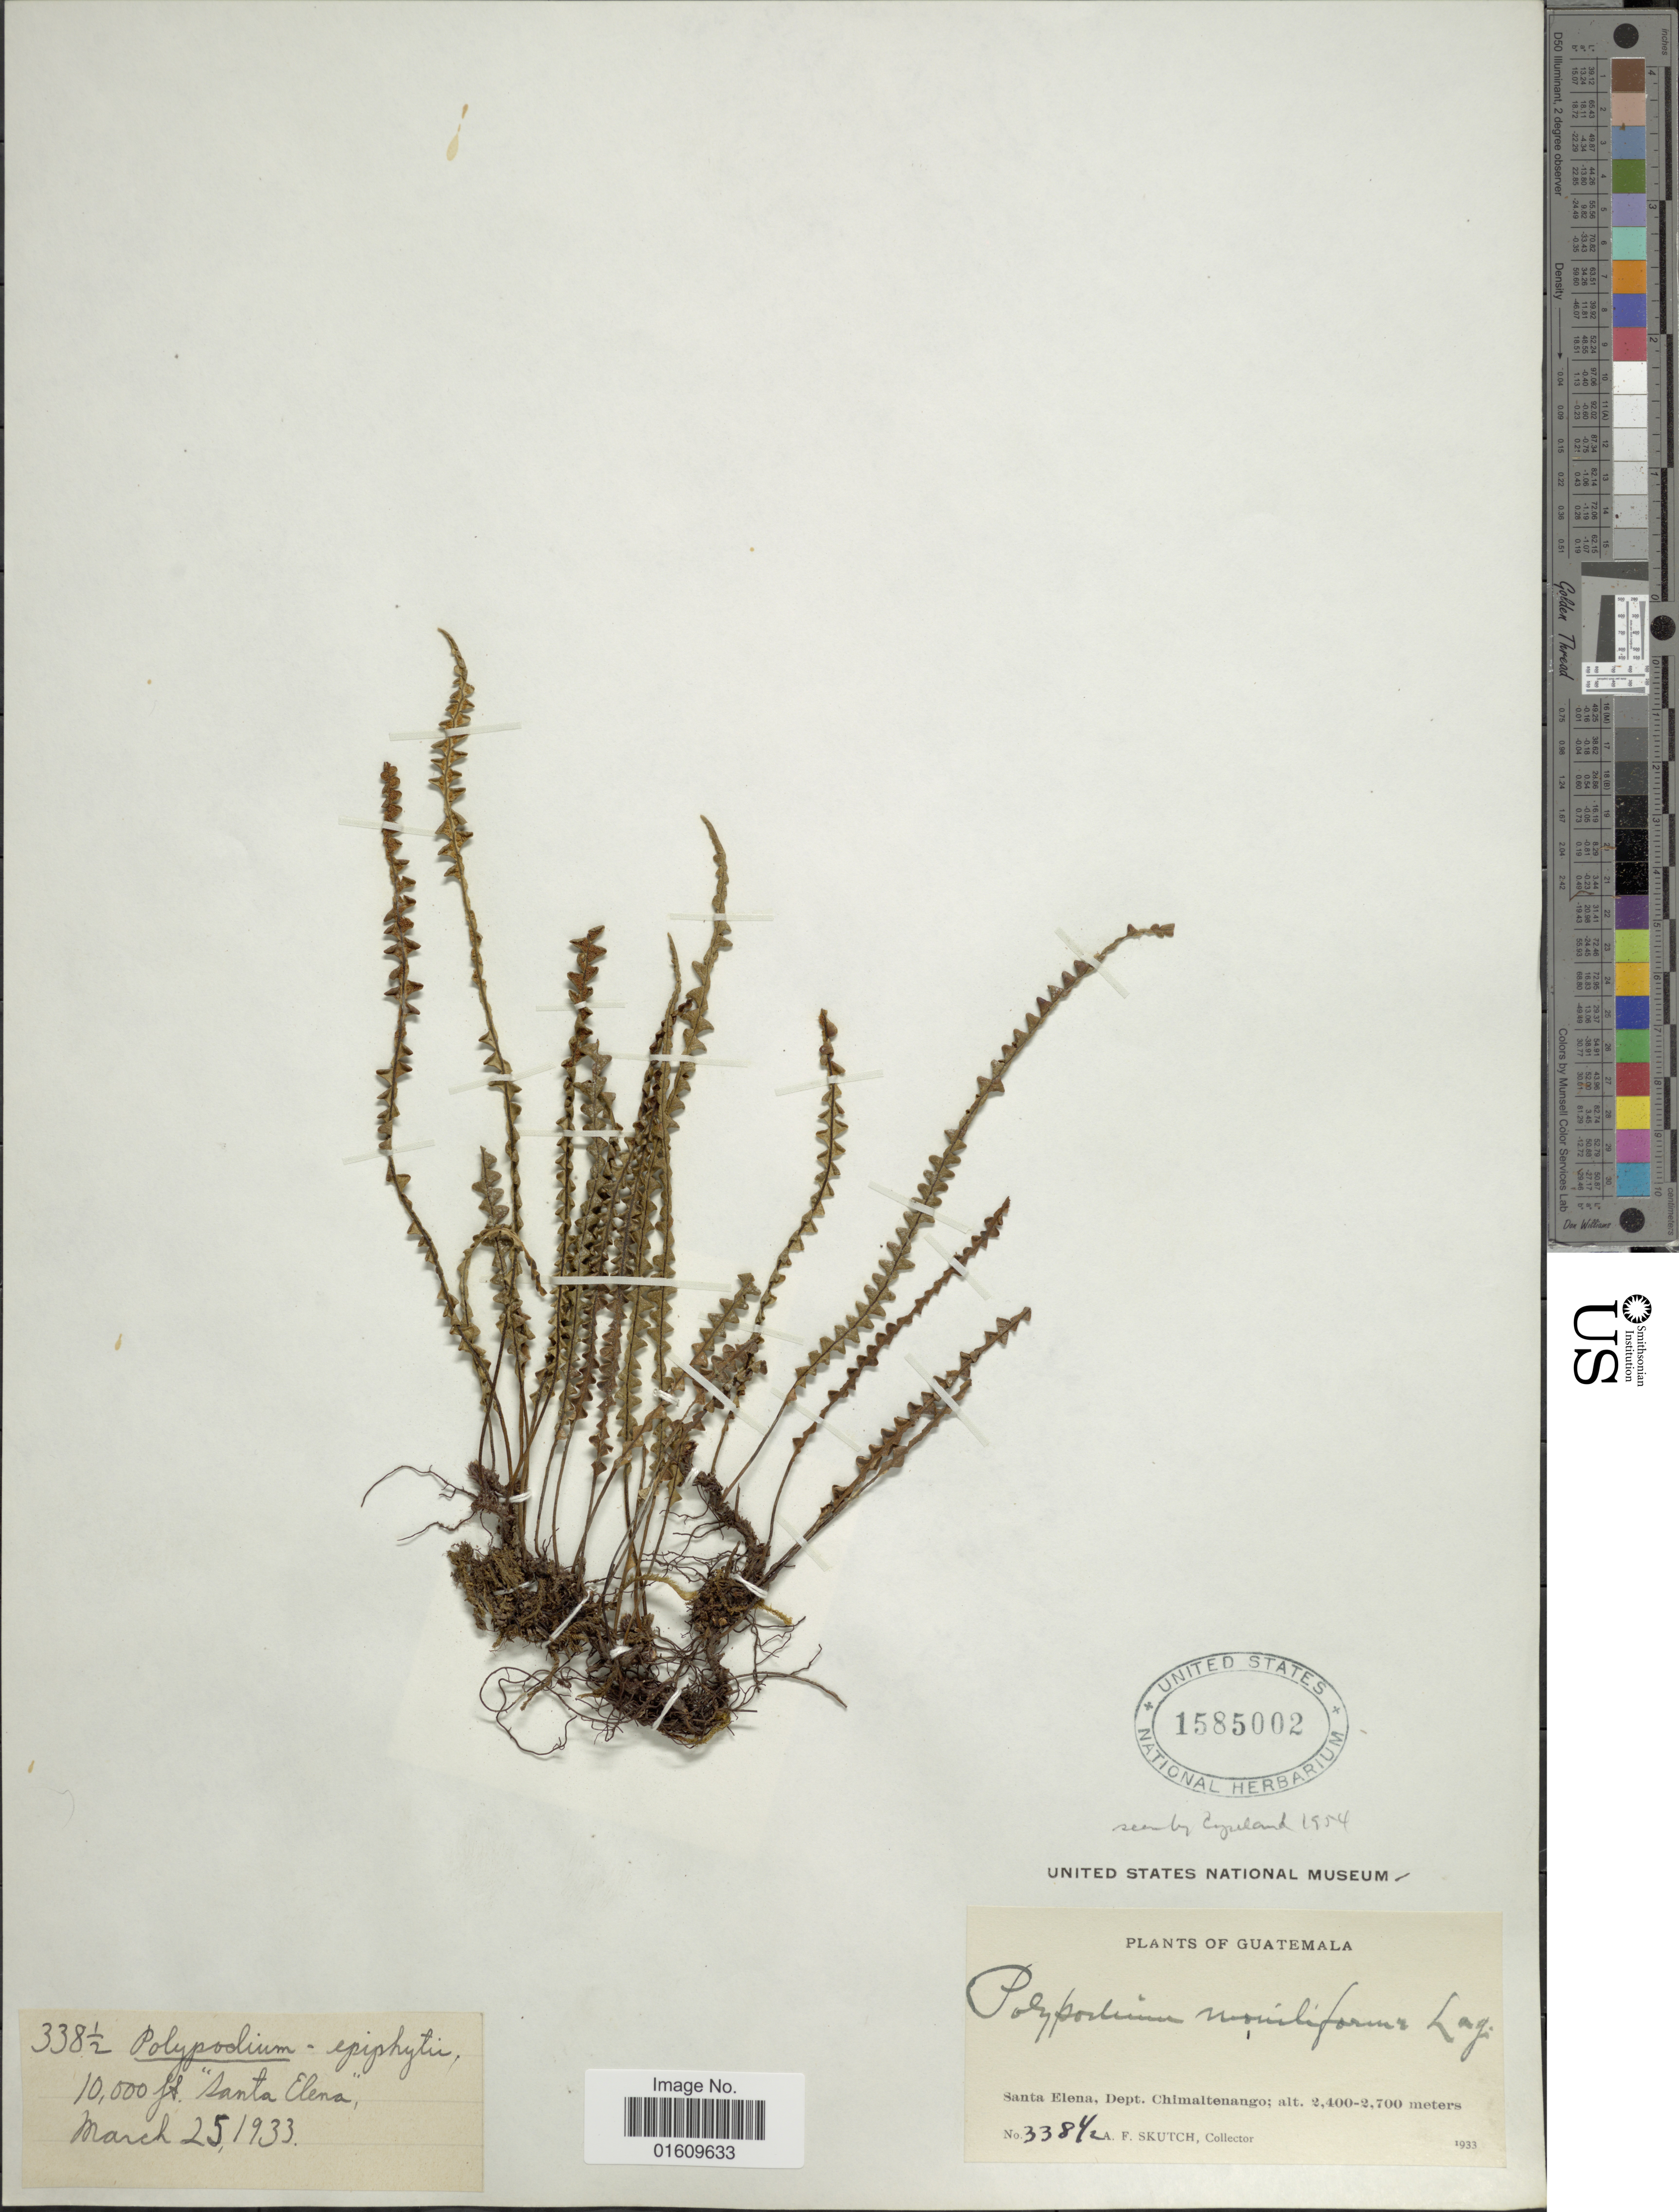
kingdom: Plantae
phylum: Tracheophyta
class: Polypodiopsida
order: Polypodiales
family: Polypodiaceae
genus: Melpomene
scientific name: Melpomene moniliformis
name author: (Lag. ex Sw.) A.R. Sm. & R.C. Moran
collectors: A. F. Skutch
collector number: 338½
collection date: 1933-03-25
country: Guatemala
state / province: Chimaltenango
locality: Santa Elena, Dept. Chimaltenango.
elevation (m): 3048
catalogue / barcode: US 1585002